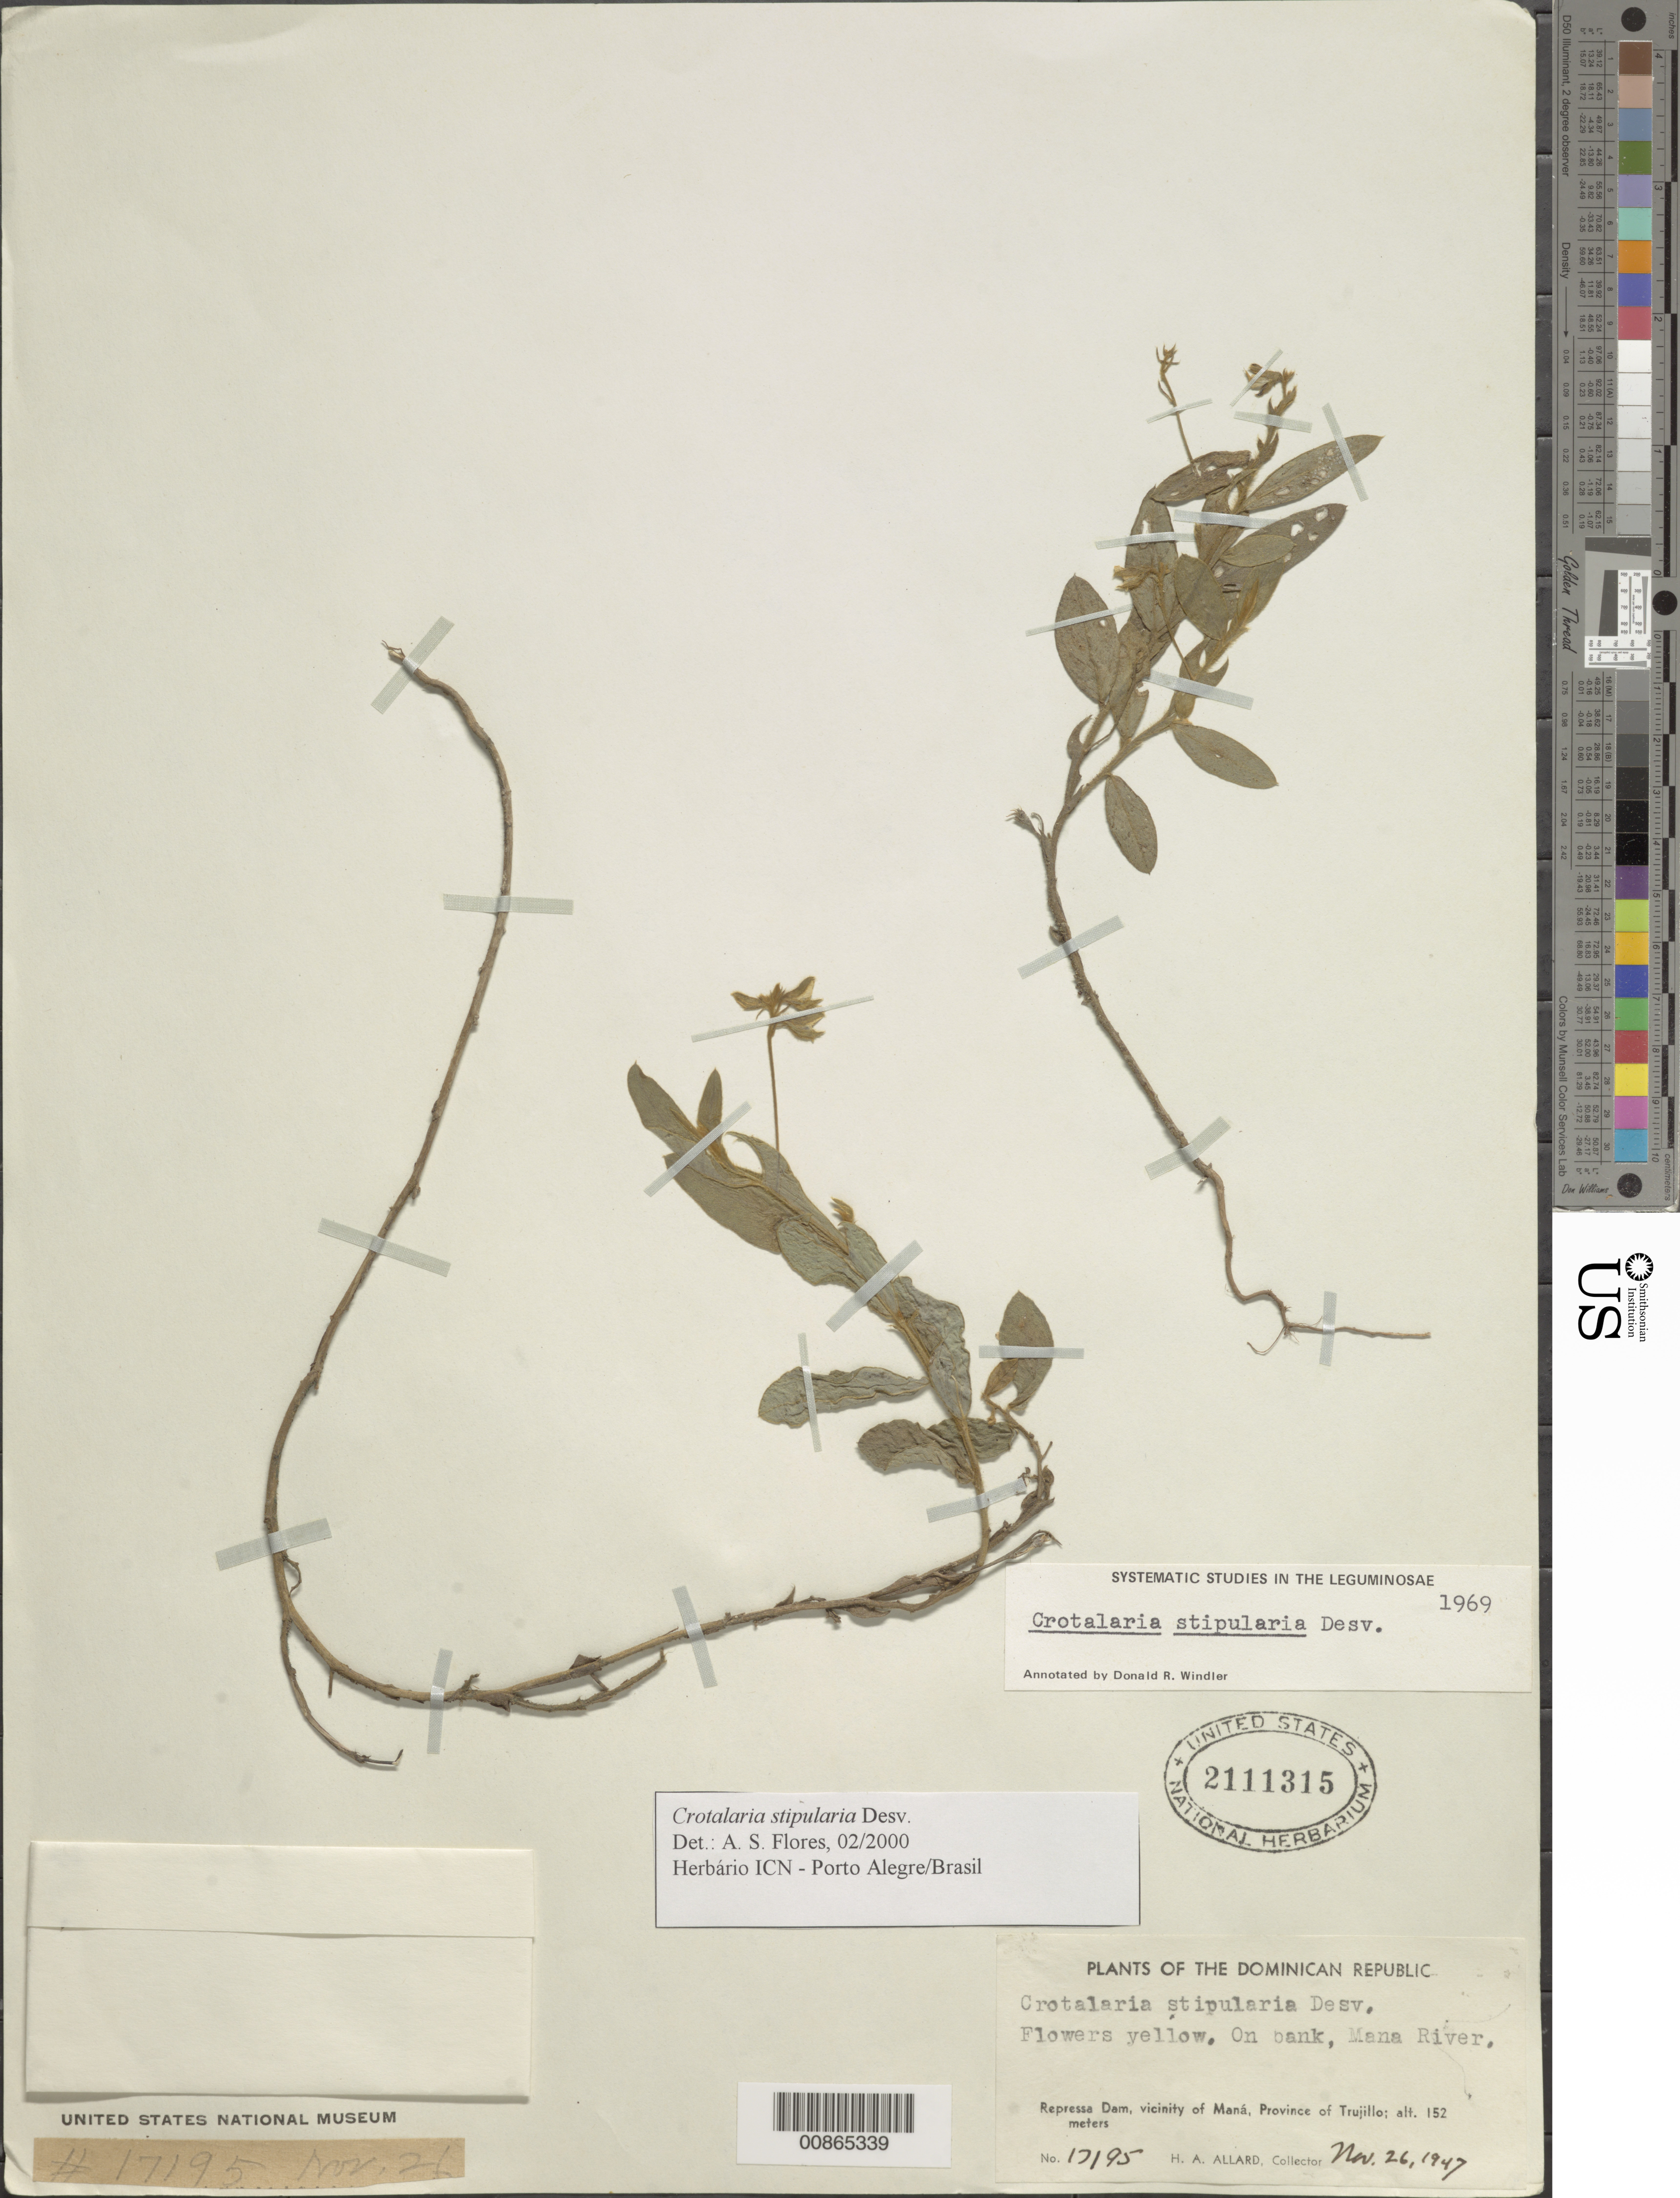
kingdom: Plantae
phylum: Tracheophyta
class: Magnoliopsida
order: Fabales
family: Fabaceae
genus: Crotalaria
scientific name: Crotalaria stipularia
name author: Desv.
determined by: Flores, A. S., (ICN), Universidade Federal do Rio Grande do Sul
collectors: H. A. Allard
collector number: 17195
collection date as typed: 26 Nov 1947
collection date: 1947-11-26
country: Dominican Republic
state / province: San Cristobal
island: Hispaniola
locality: Repressa Dam, vicinity of Maná. Maná River. Province of Trujillo (obsolete).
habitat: River bank.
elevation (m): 152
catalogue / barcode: US 2111315